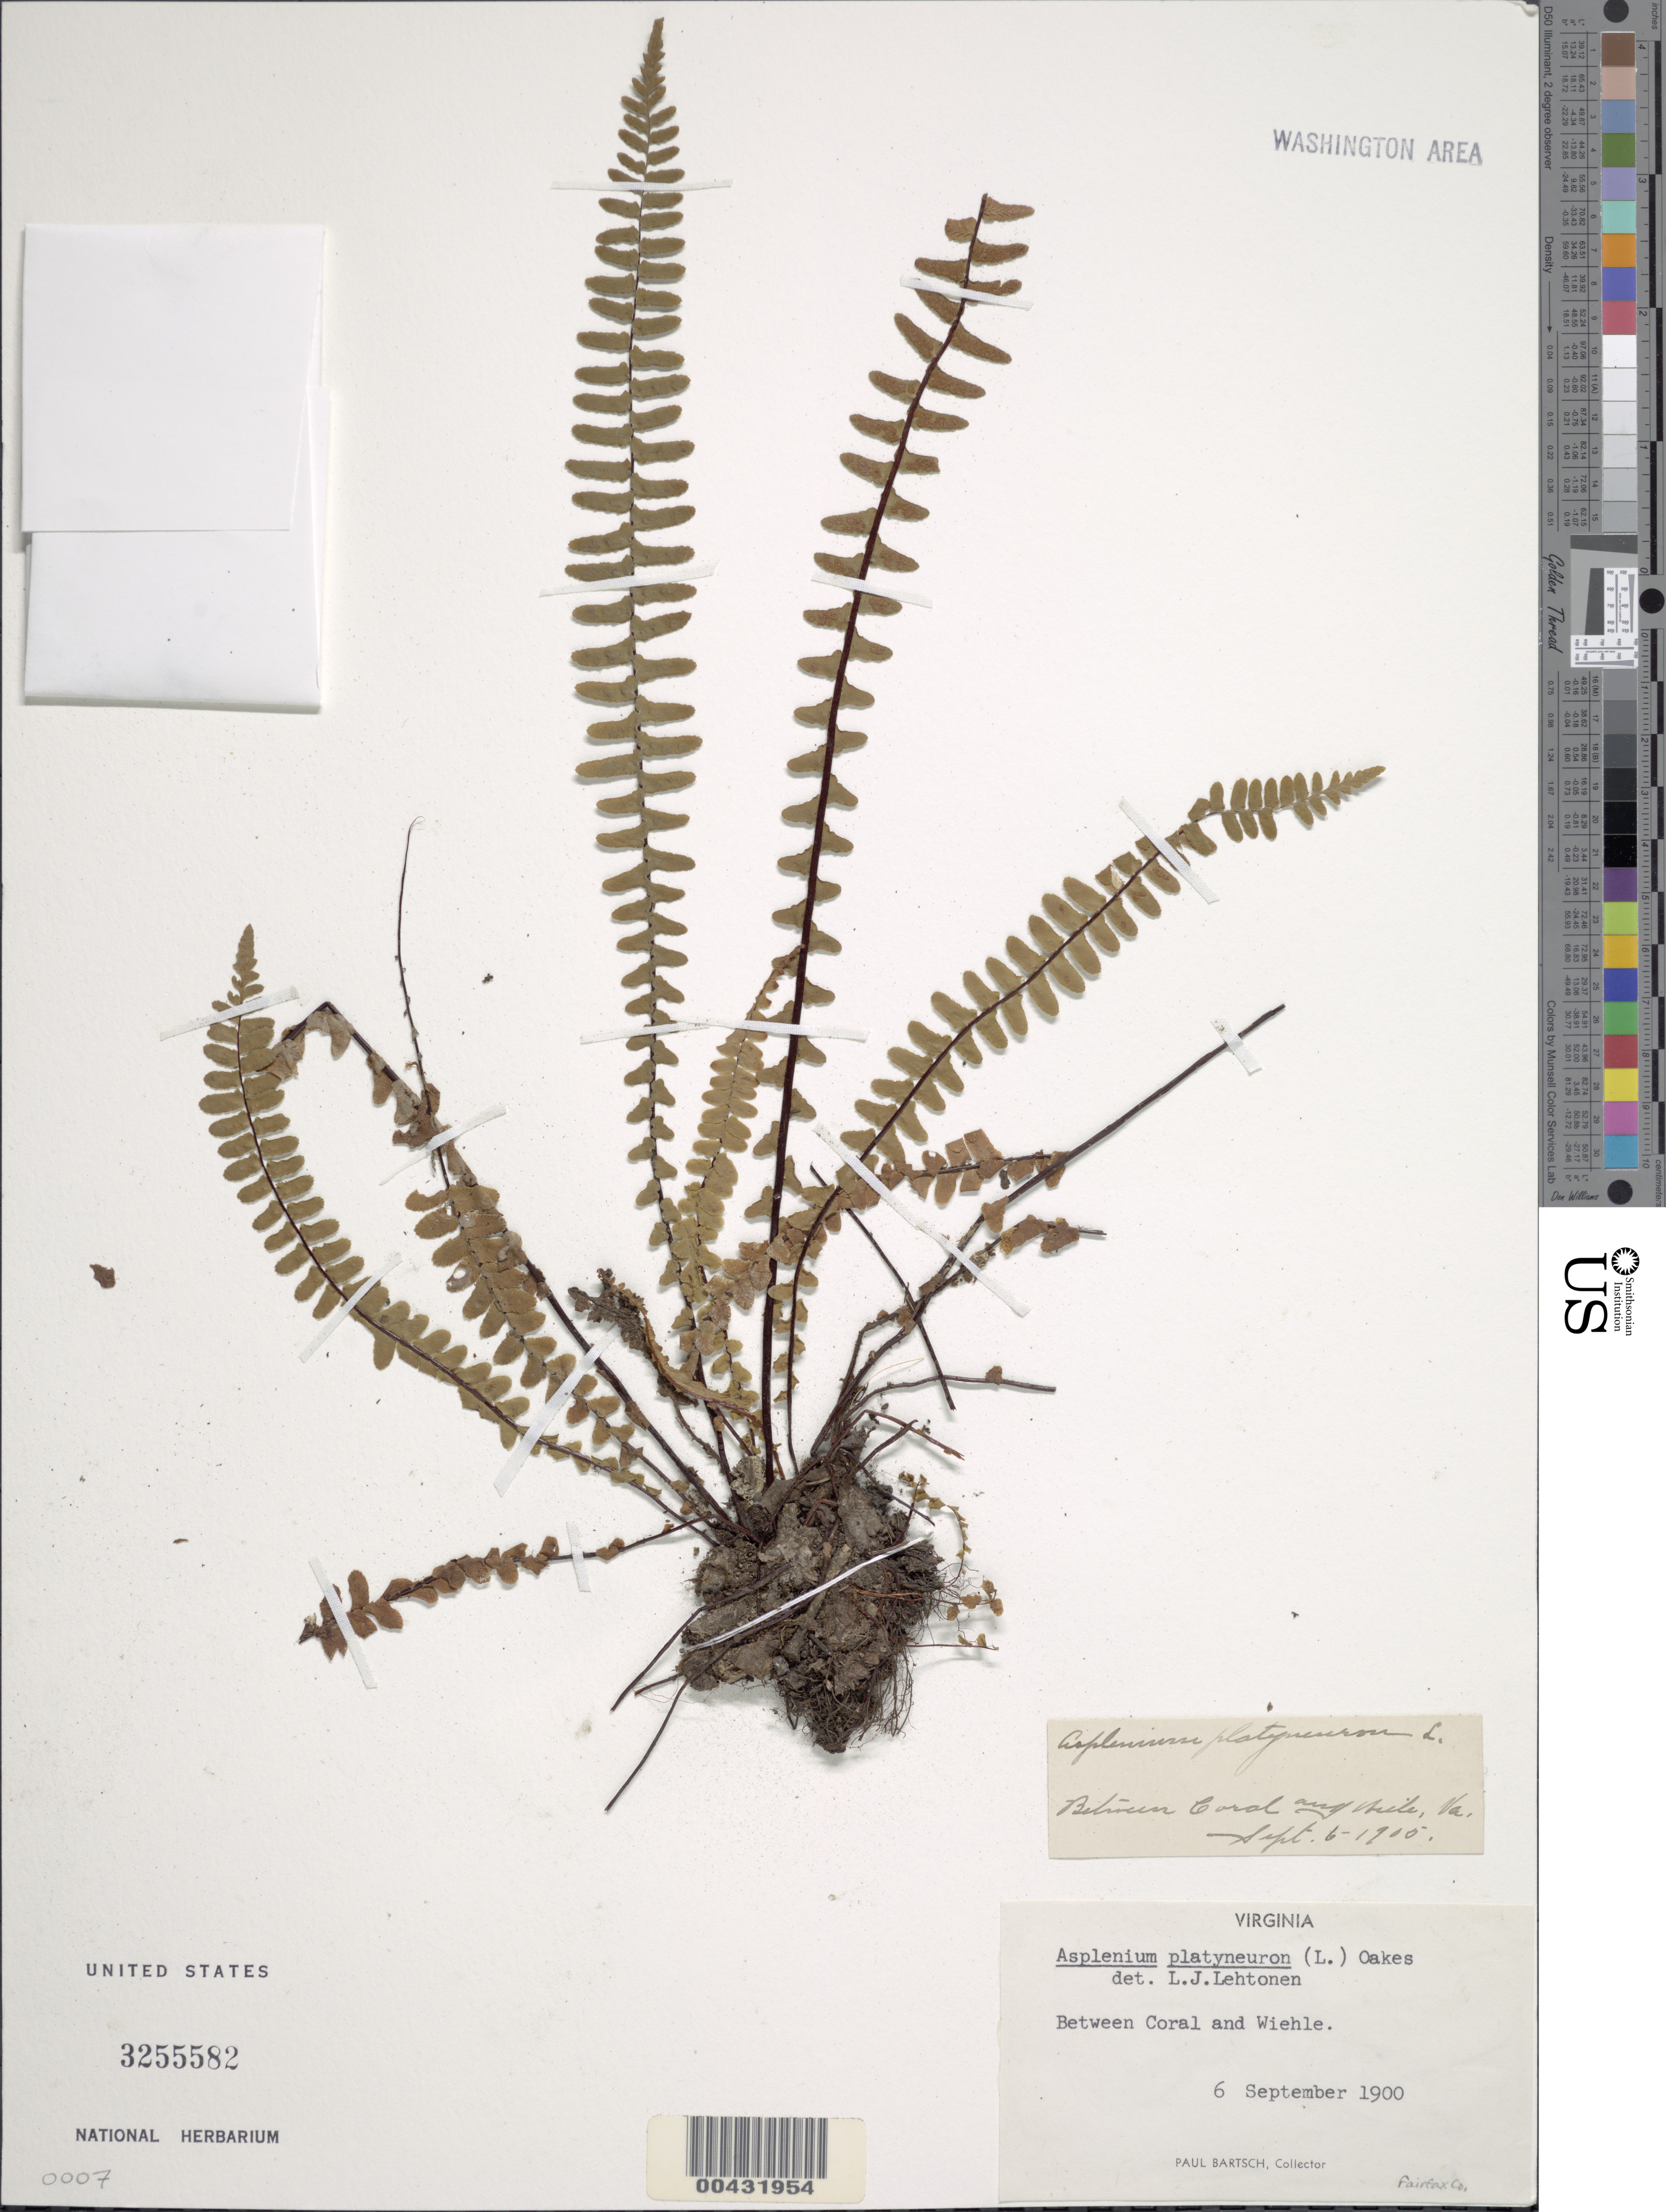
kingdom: Plantae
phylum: Tracheophyta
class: Polypodiopsida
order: Polypodiales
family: Aspleniaceae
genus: Asplenium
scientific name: Asplenium platyneuron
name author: (L.) Britton, Stearns & Poggenb.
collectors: P. Bartsch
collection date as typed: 06 Sep 1900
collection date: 1900-09-06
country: United States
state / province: Virginia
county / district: Fairfax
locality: between Coral and Wiehle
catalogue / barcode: US 3255582